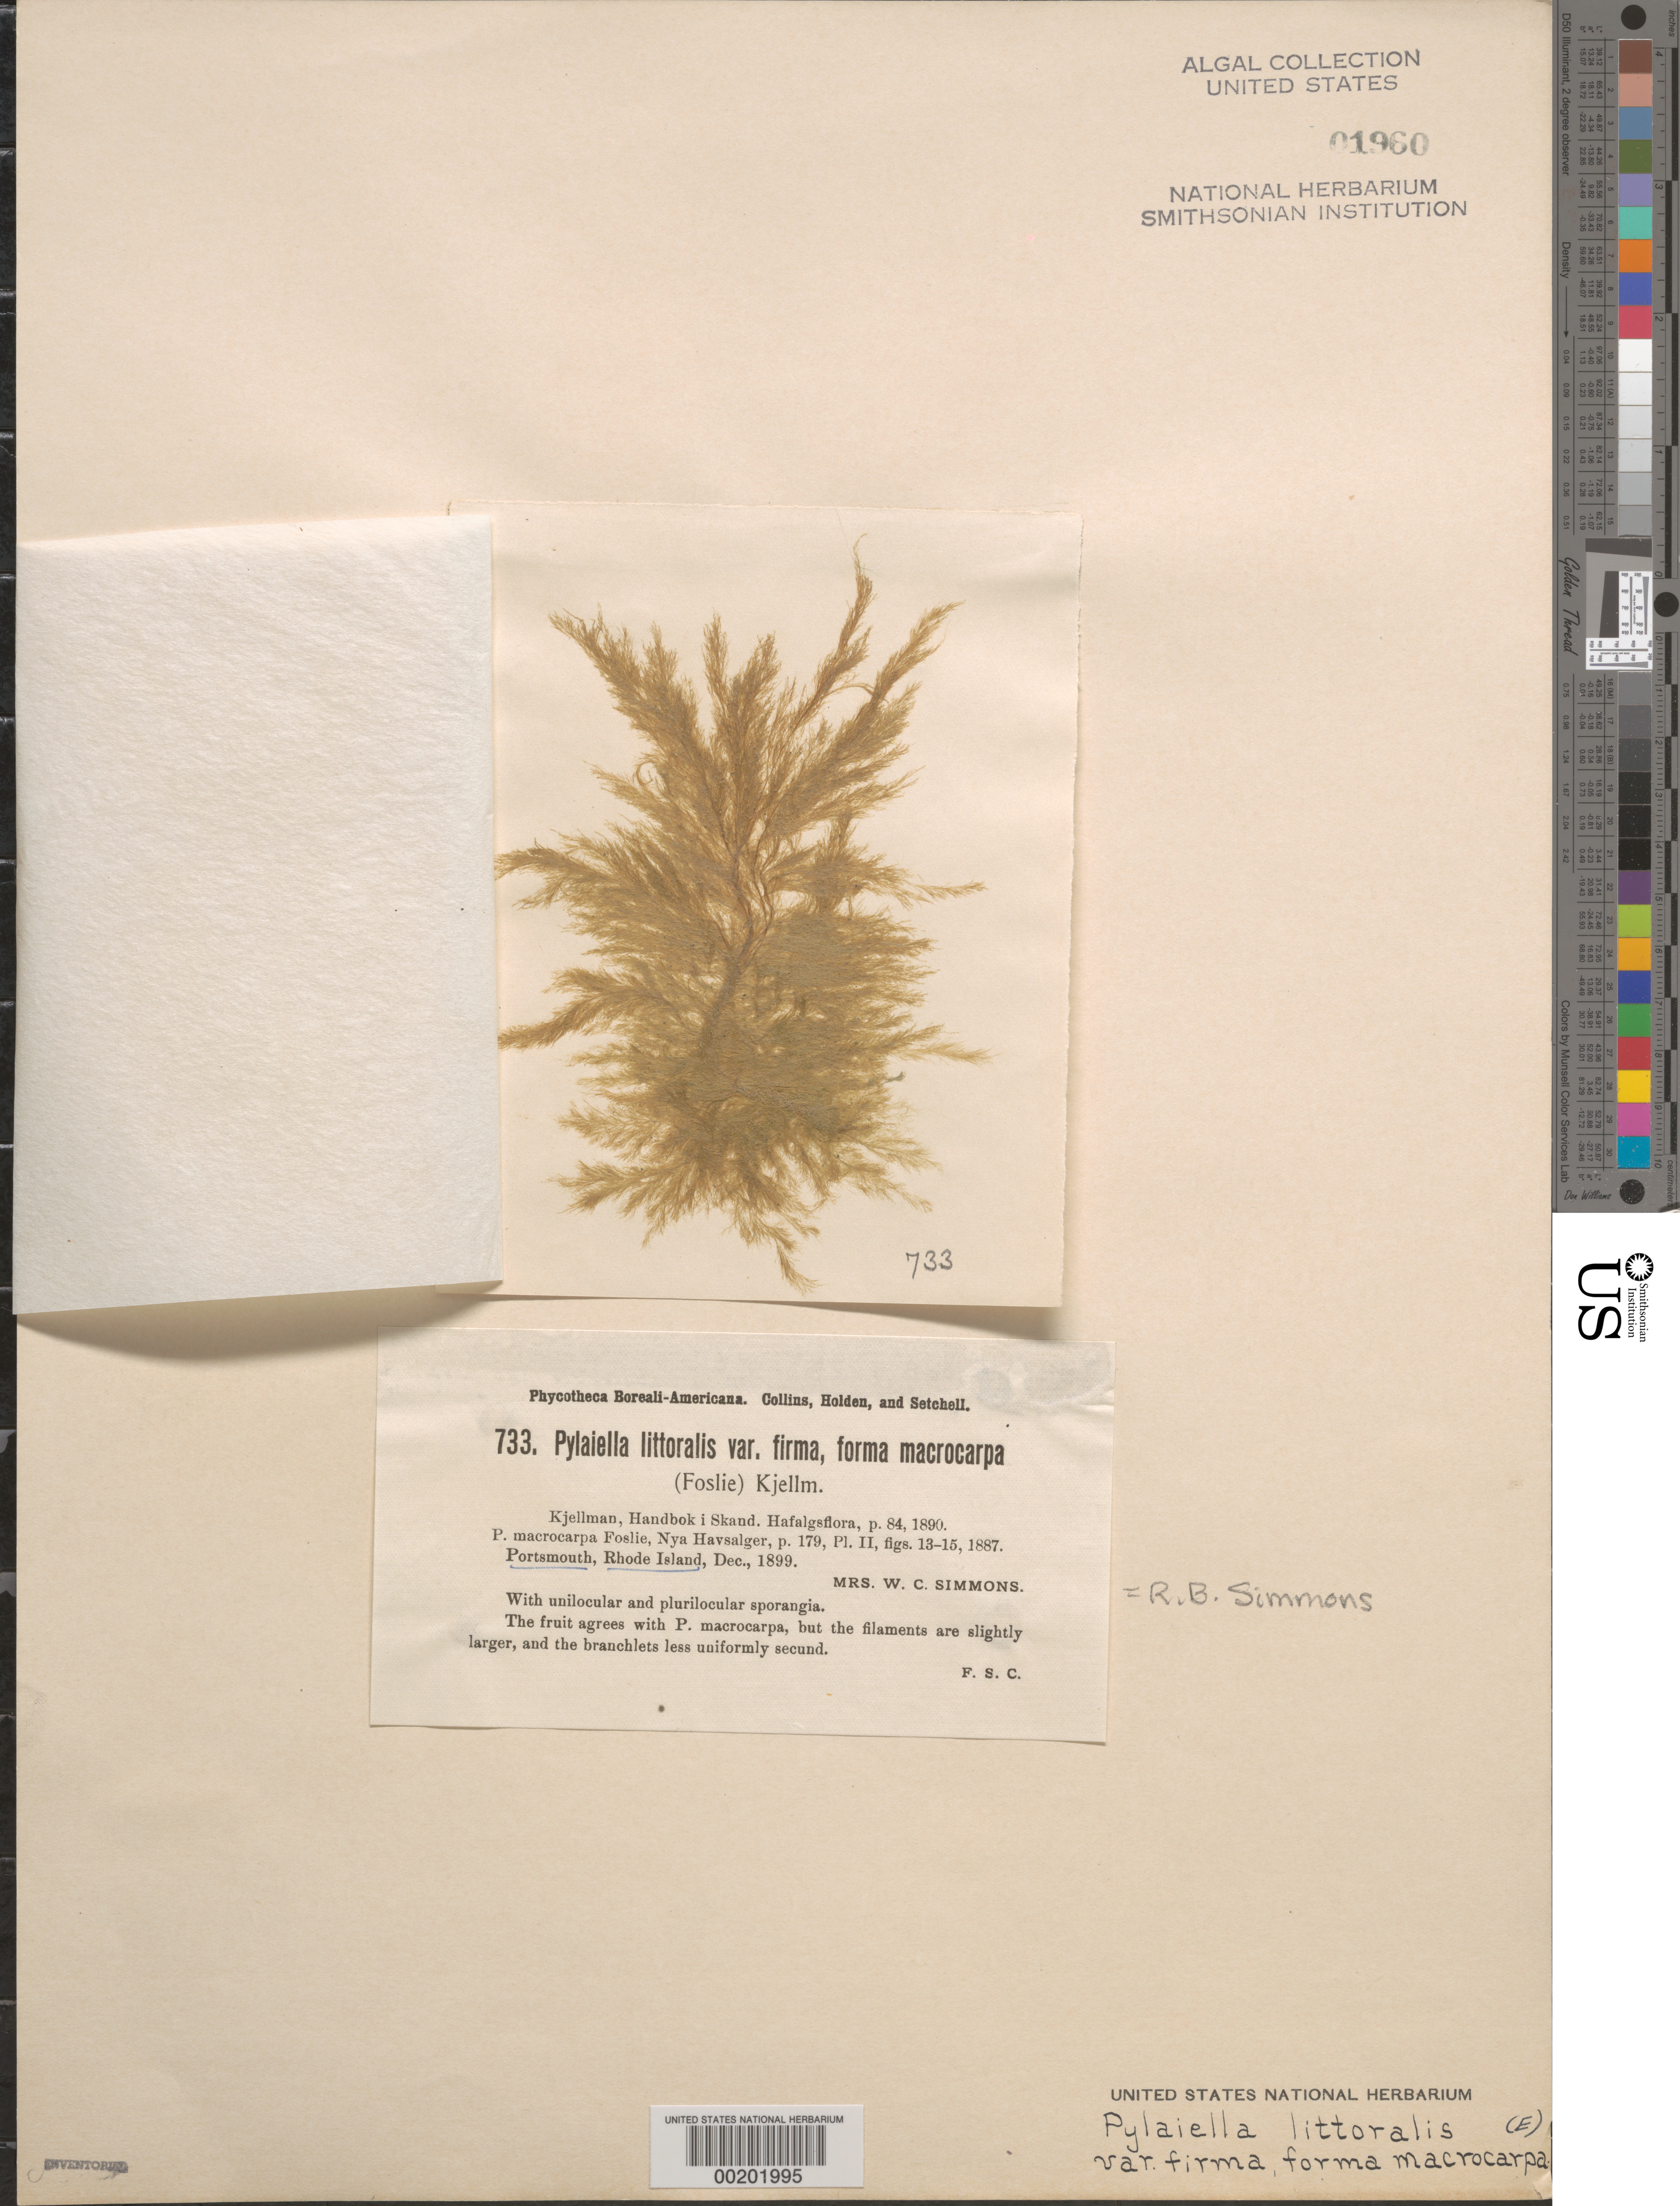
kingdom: Chromista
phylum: Ochrophyta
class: Phaeophyceae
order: Ectocarpales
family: Acinetosporaceae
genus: Pylaiella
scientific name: Pylaiella littoralis var. firma forma macrocarpa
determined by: Collins, Frank S.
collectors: R. B. Simmons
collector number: PB-A 733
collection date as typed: Dec 1899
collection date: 1899-12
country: United States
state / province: Rhode Island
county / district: Newport County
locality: Portsmouth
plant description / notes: Collins, Holden & Setchell, Phycotheca Boreali-Americana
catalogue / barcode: US 1960